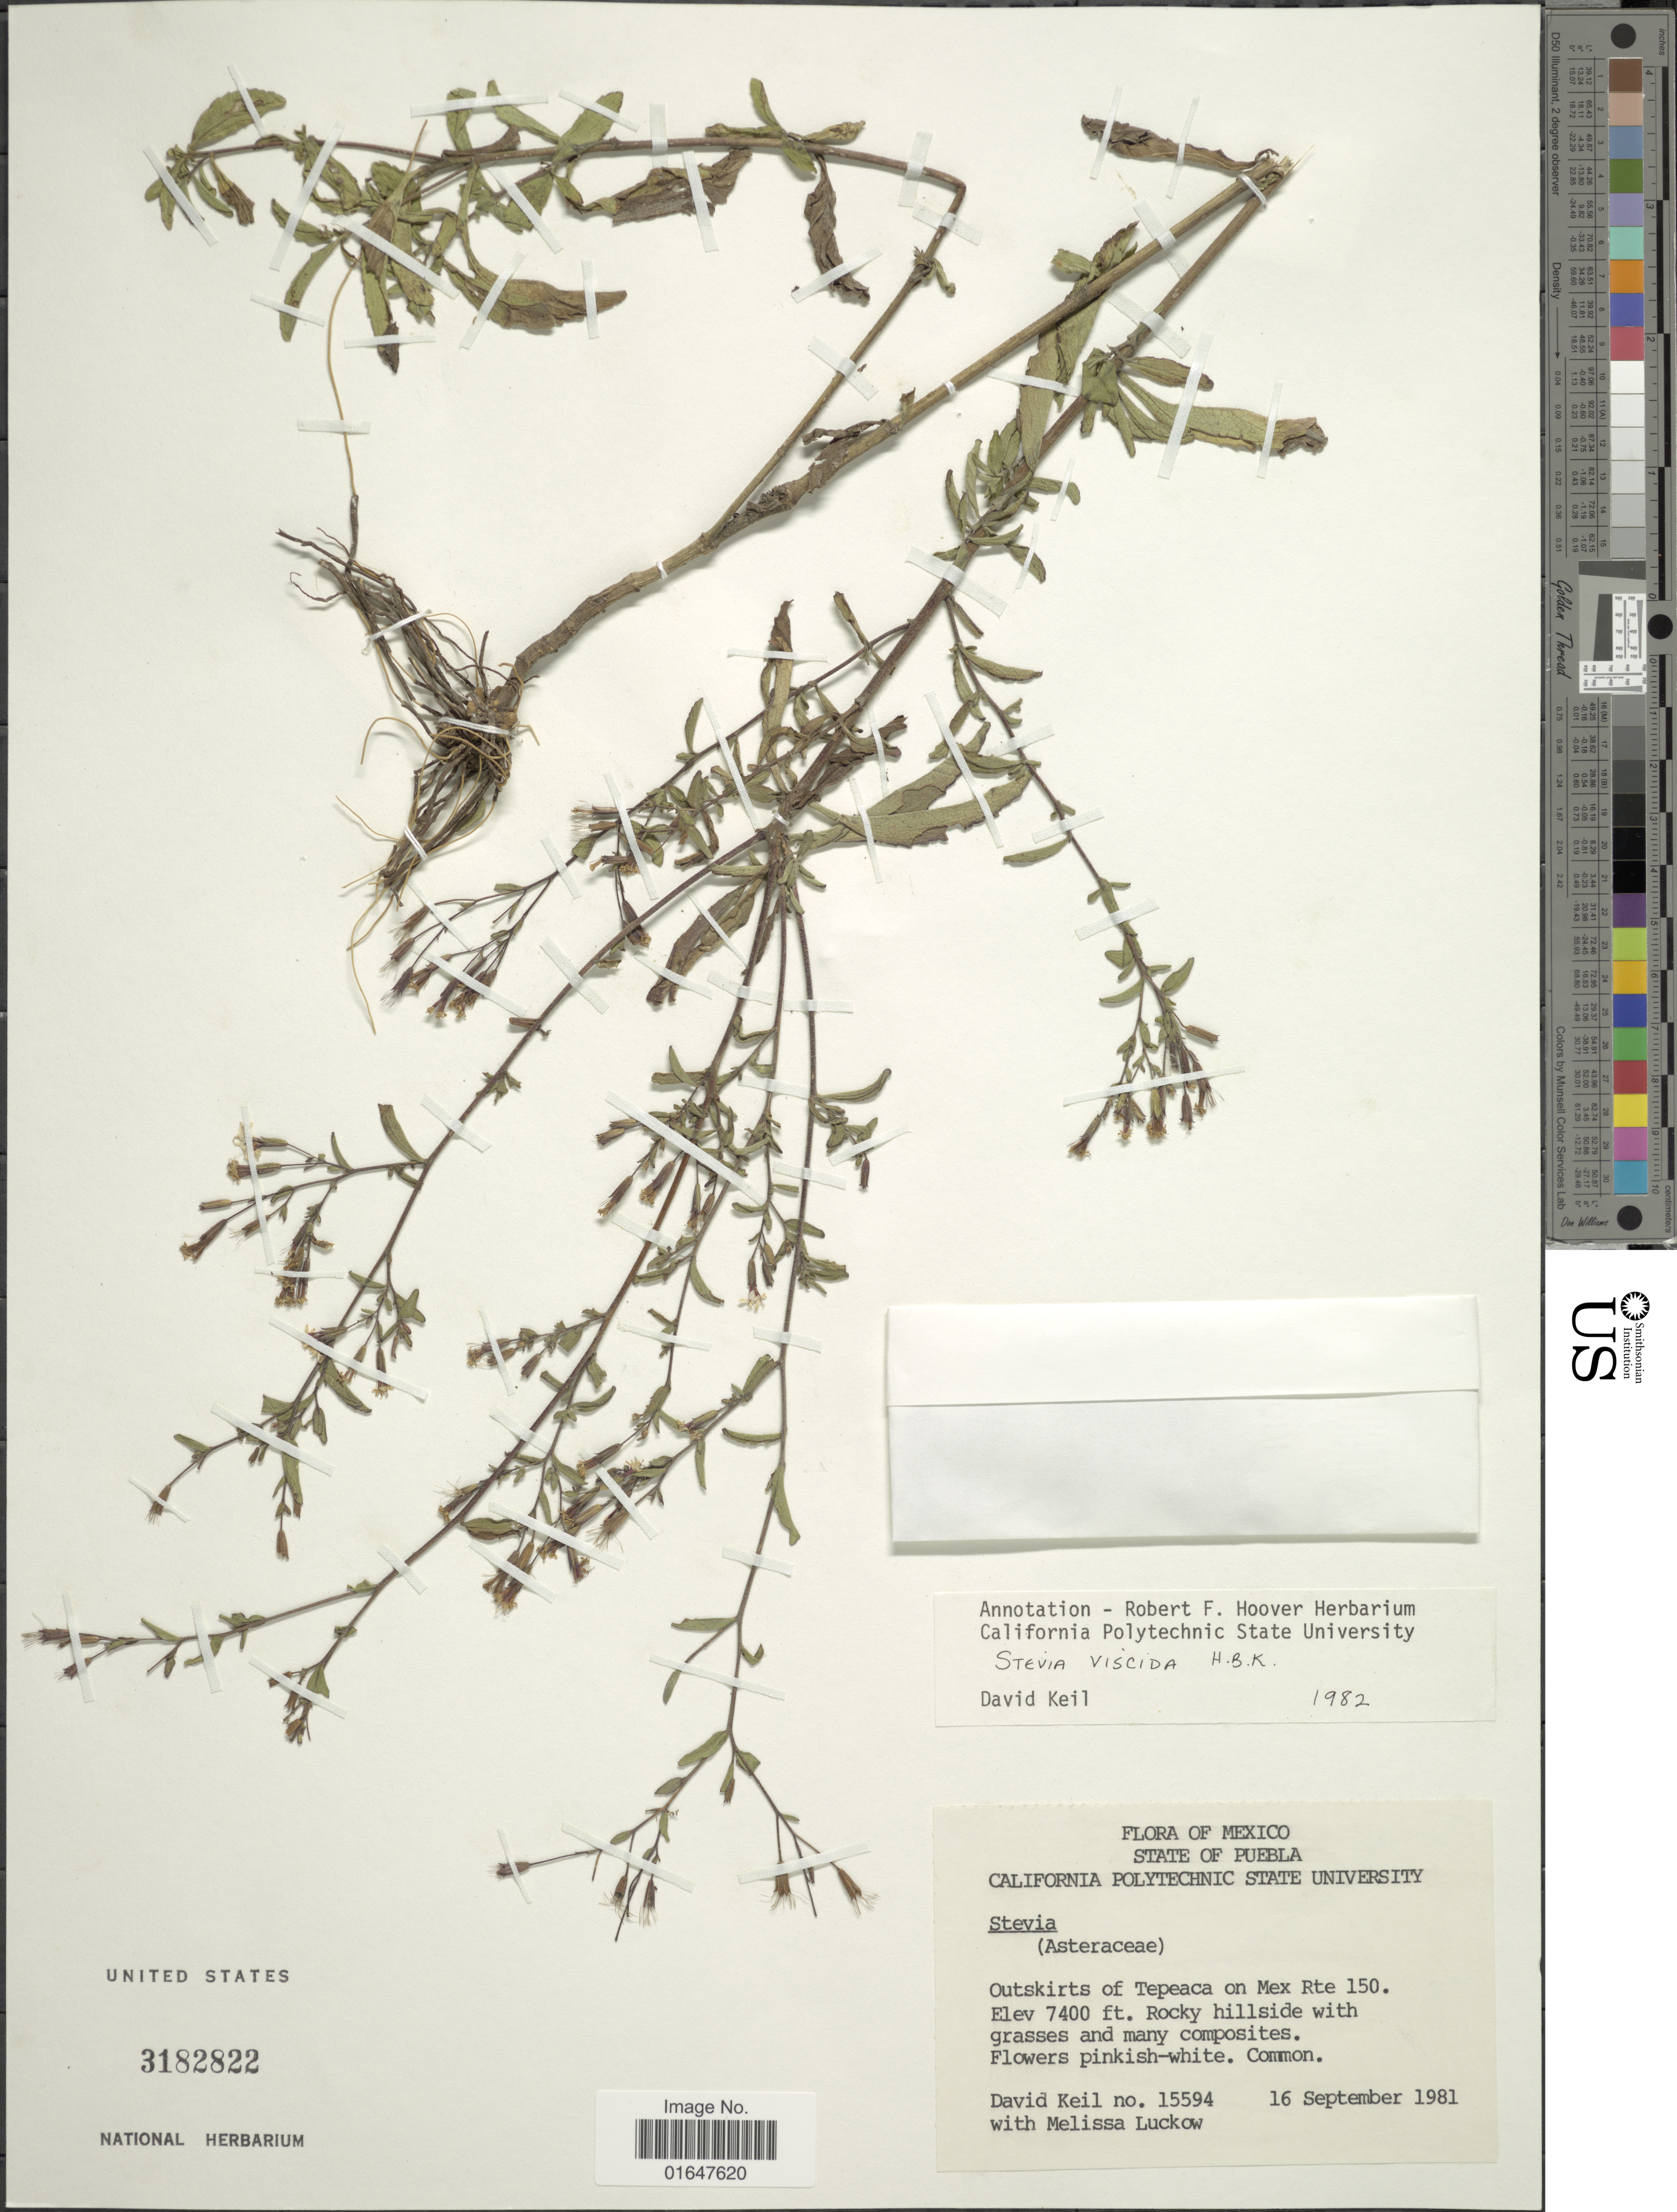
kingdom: Plantae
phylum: Tracheophyta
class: Magnoliopsida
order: Asterales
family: Asteraceae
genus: Stevia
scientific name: Stevia viscida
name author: Kunth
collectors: D. J. Keil & M. A. Luckow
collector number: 15594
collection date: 1981-09-16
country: Mexico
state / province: Puebla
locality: Outskirts of Tepeaca on Mex Rte 150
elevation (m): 2256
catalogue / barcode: US 3182822